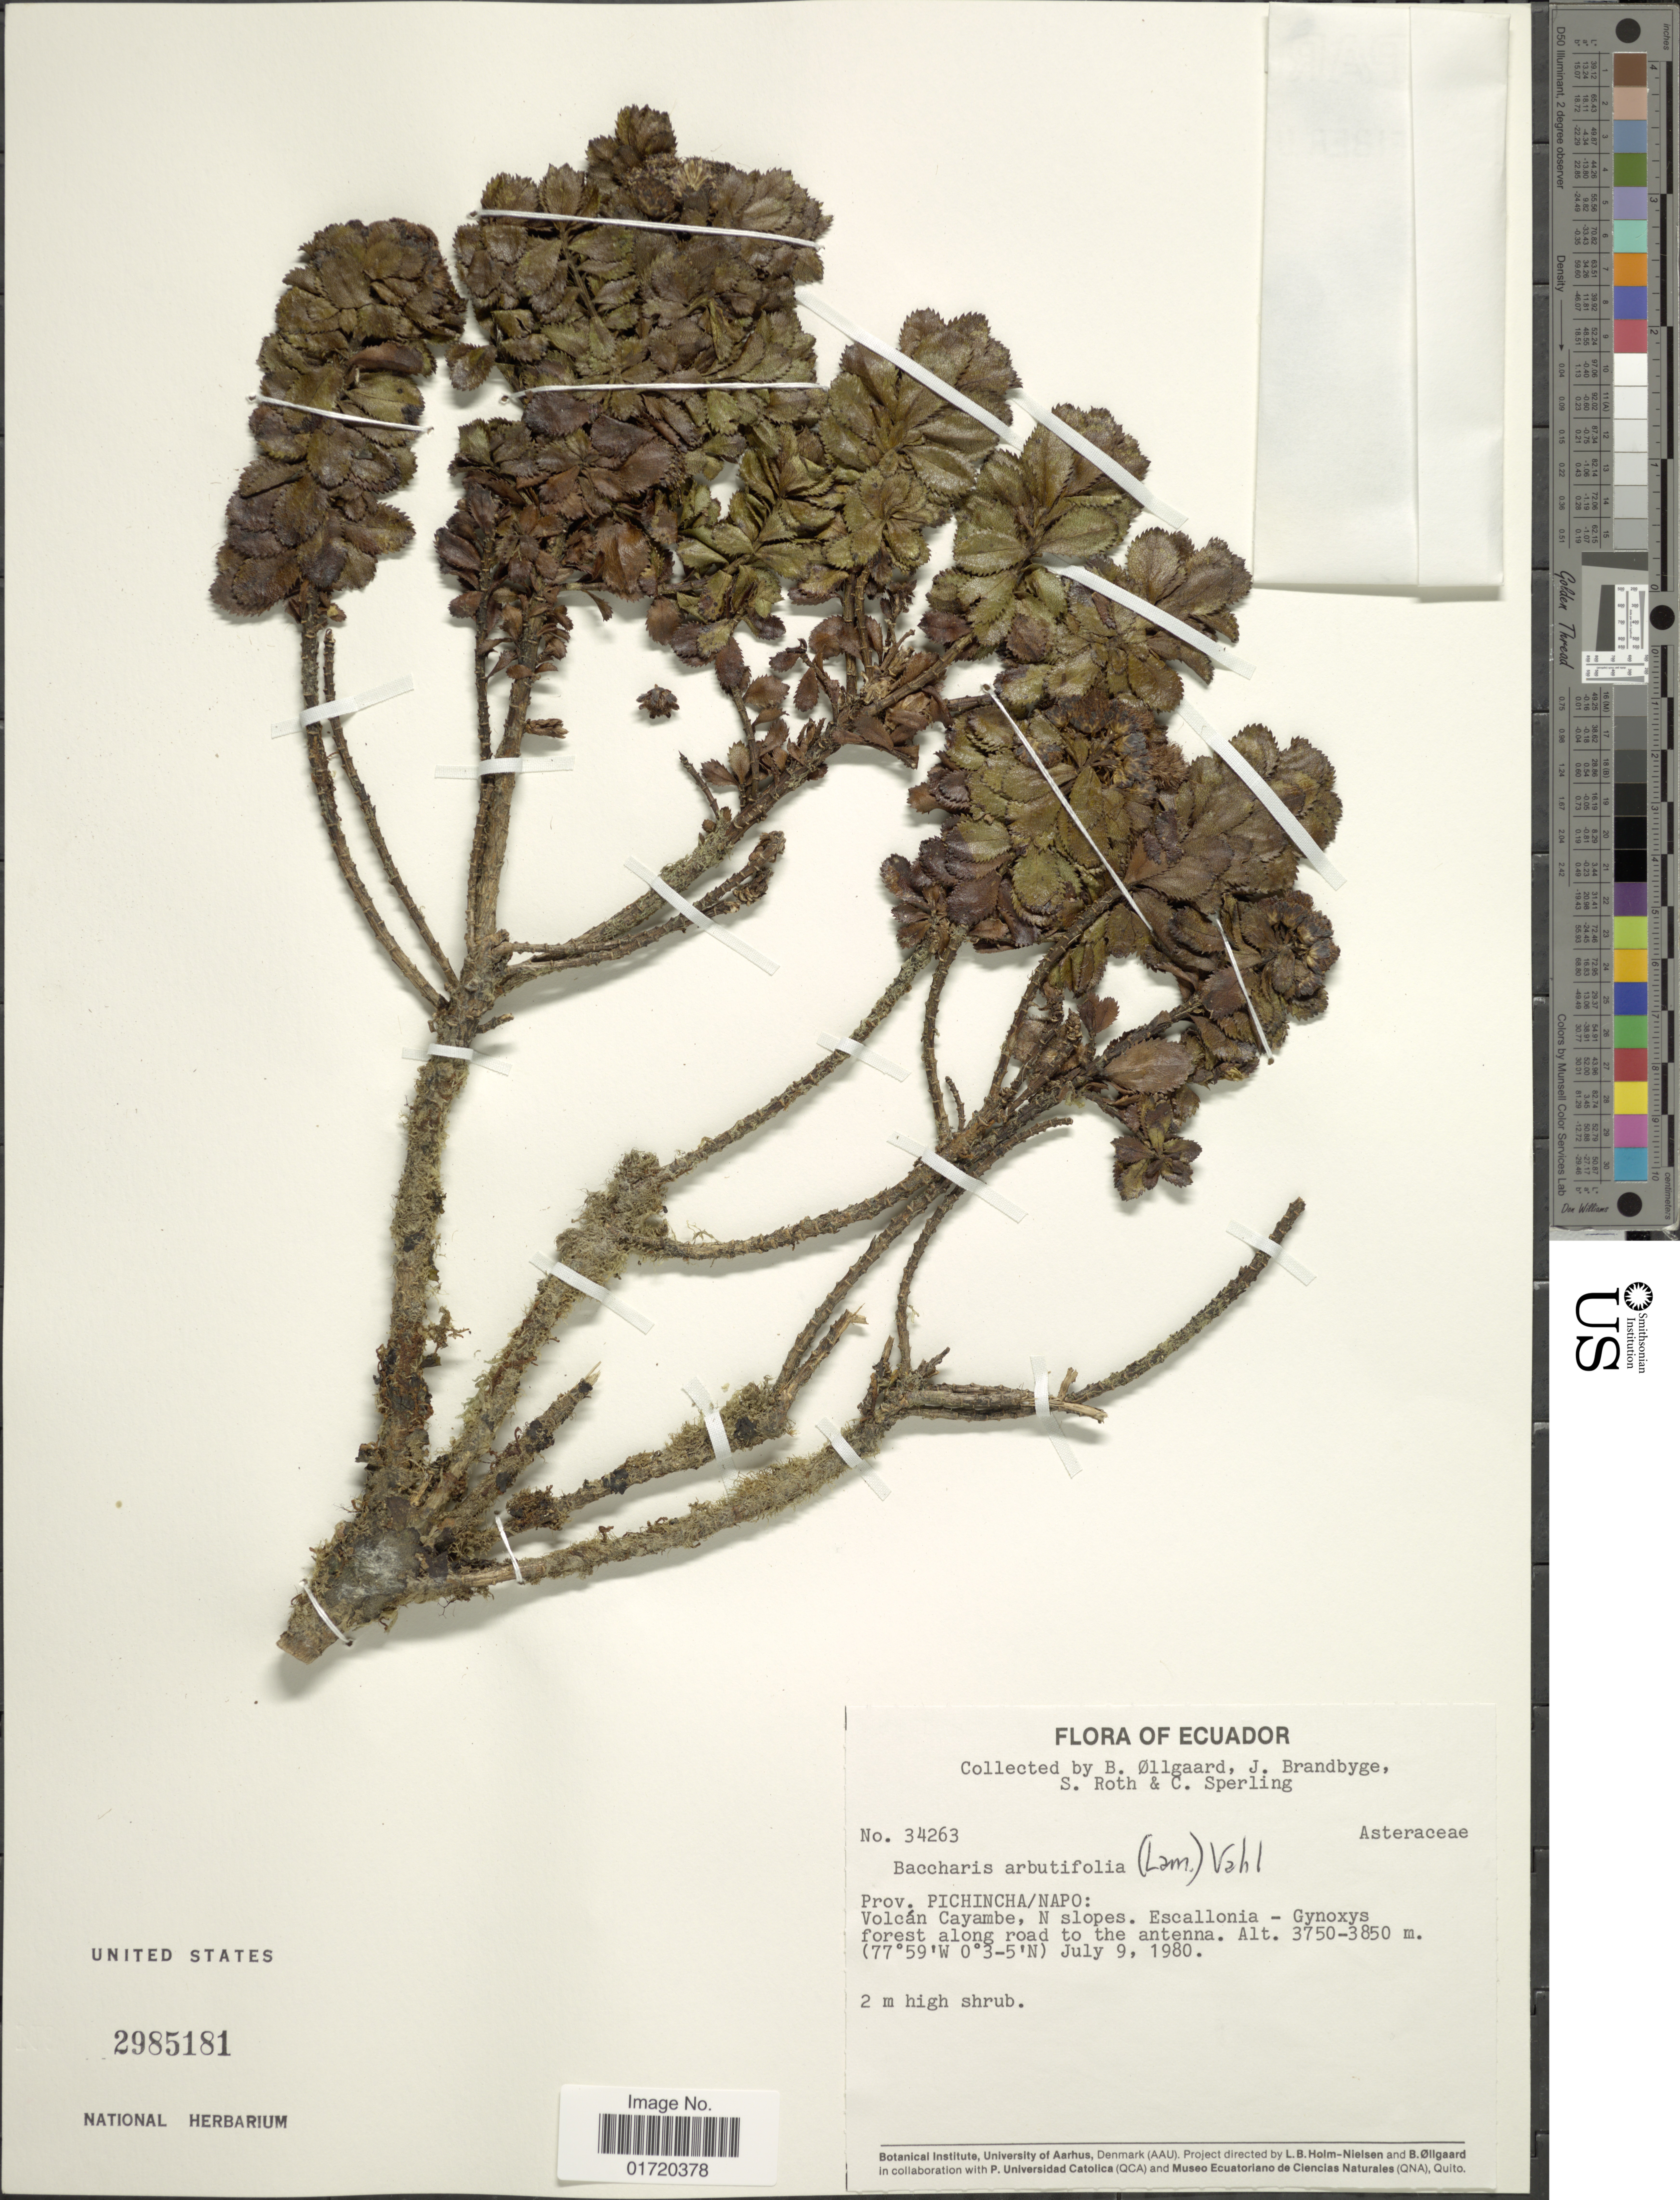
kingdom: Plantae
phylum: Tracheophyta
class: Magnoliopsida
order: Asterales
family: Asteraceae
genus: Baccharis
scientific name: Baccharis arbutifolia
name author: Vahl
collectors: B. Øllgaard, J. Brandbyge, S. Roth & C. Sperling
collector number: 34263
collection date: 1980-07-09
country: Ecuador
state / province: Pichincha / Napo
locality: Volcan Cayambe, N slopes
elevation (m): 3750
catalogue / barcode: US 2985181